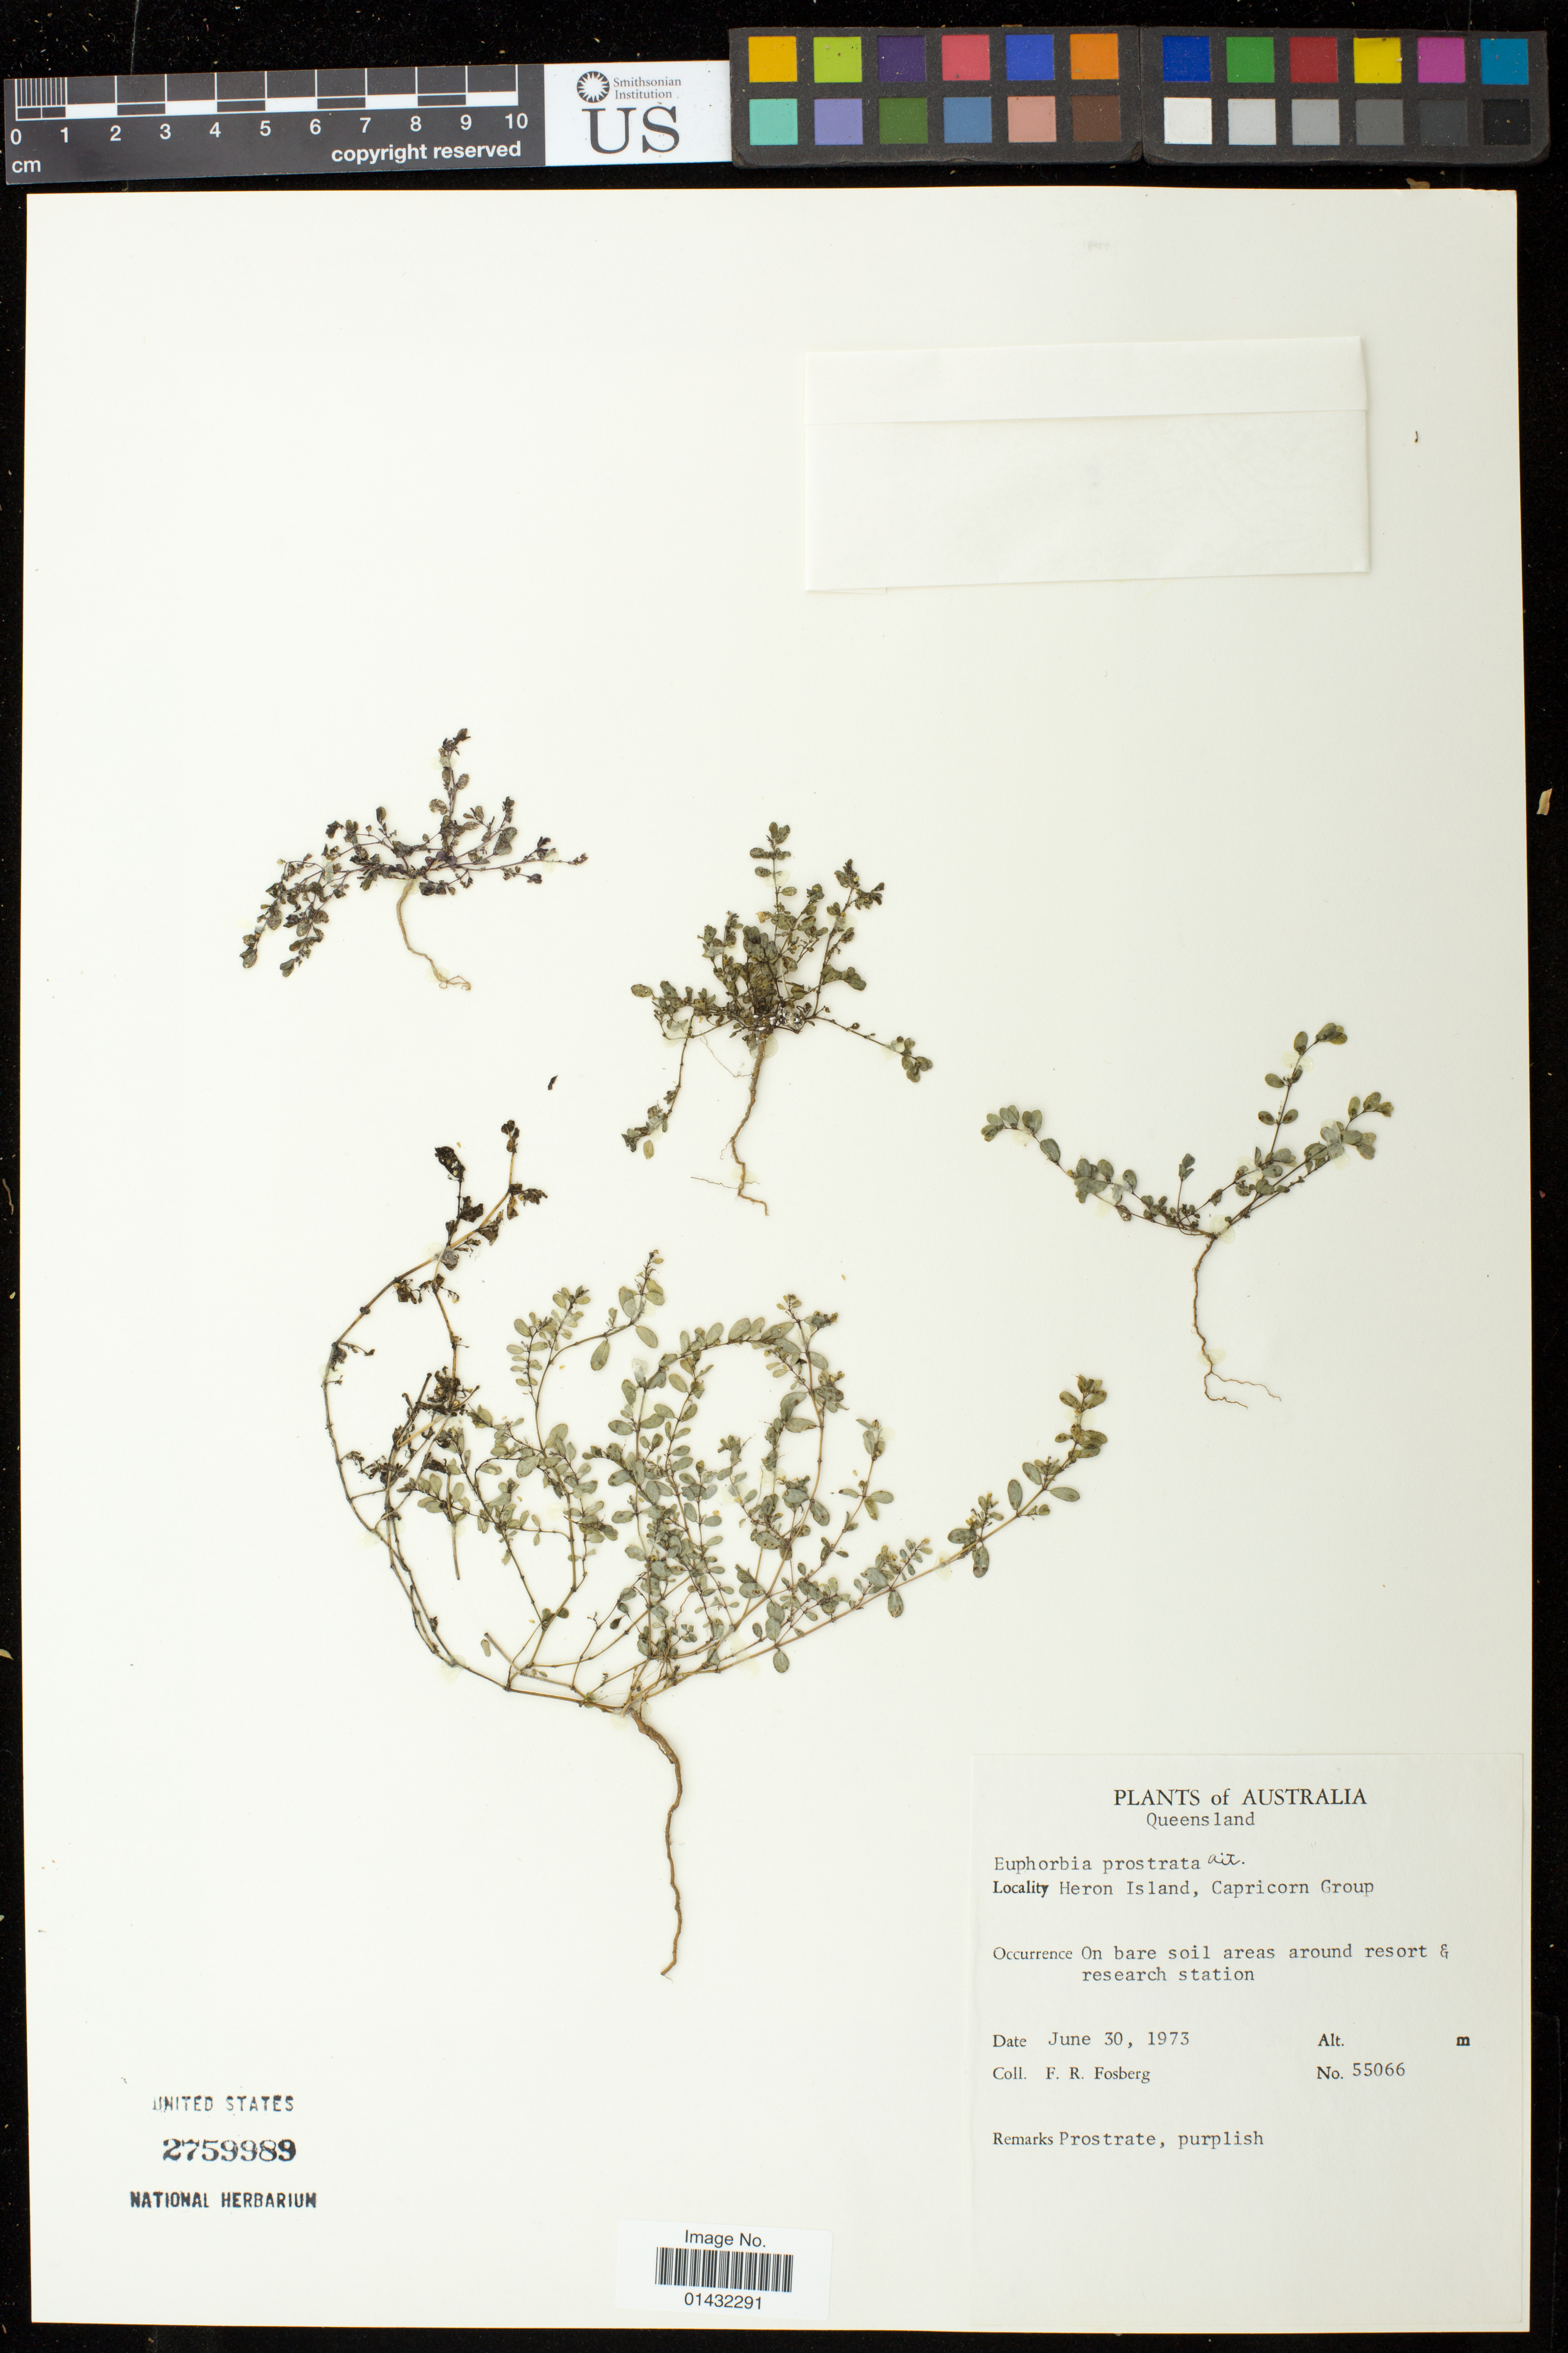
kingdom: Plantae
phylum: Tracheophyta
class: Magnoliopsida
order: Malpighiales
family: Euphorbiaceae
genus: Euphorbia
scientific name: Euphorbia prostrata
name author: Aiton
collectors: F. R. Fosberg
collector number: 55066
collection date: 1973-06-30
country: Australia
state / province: Queensland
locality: Heron island, Capricorn Group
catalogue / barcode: US 2759989